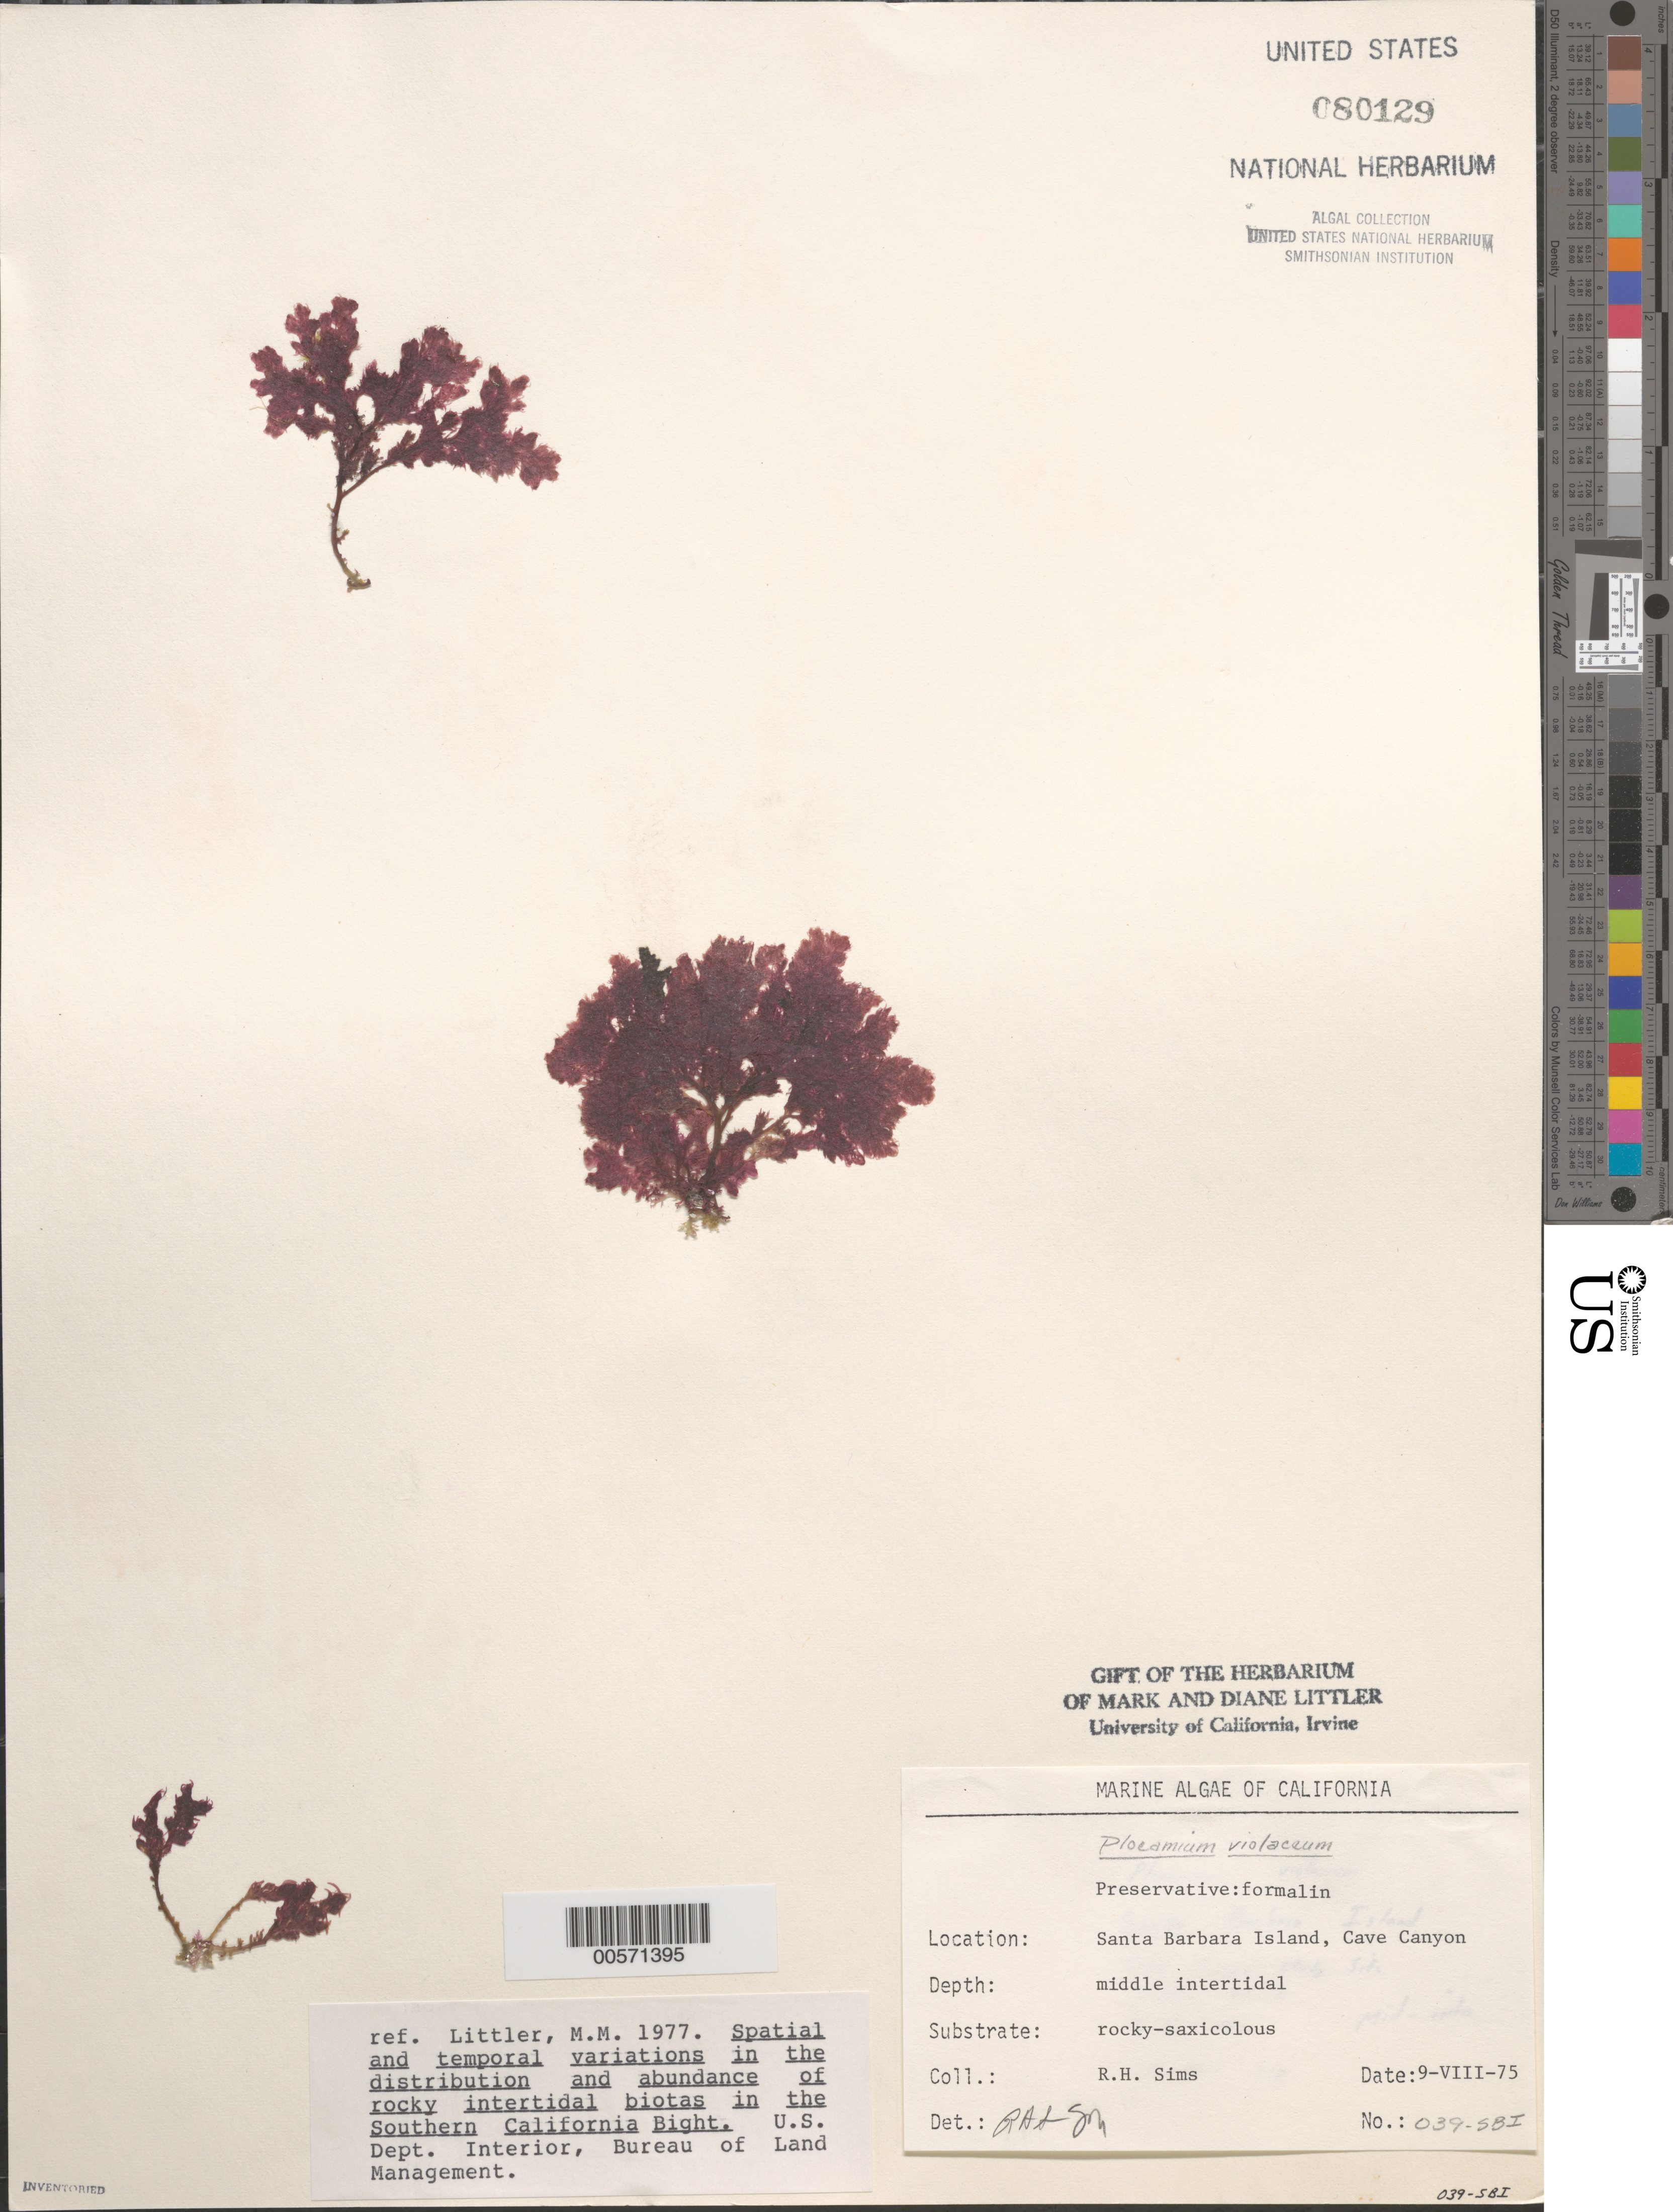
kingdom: Plantae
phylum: Rhodophyta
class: Florideophyceae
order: Plocamiales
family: Plocamiaceae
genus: Plocamium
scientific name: Plocamium violaceum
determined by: Sims, Robert H.; Murray, S. N.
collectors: R. H. Sims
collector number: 039-sbi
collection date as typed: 09 Aug 1975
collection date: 1975-08-09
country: United States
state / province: California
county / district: Santa Barbara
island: Santa Barbara Island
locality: Cave Canyon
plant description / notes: BLM-SOCALBIGHT Rocky Intertidal Survey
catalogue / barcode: US 80129